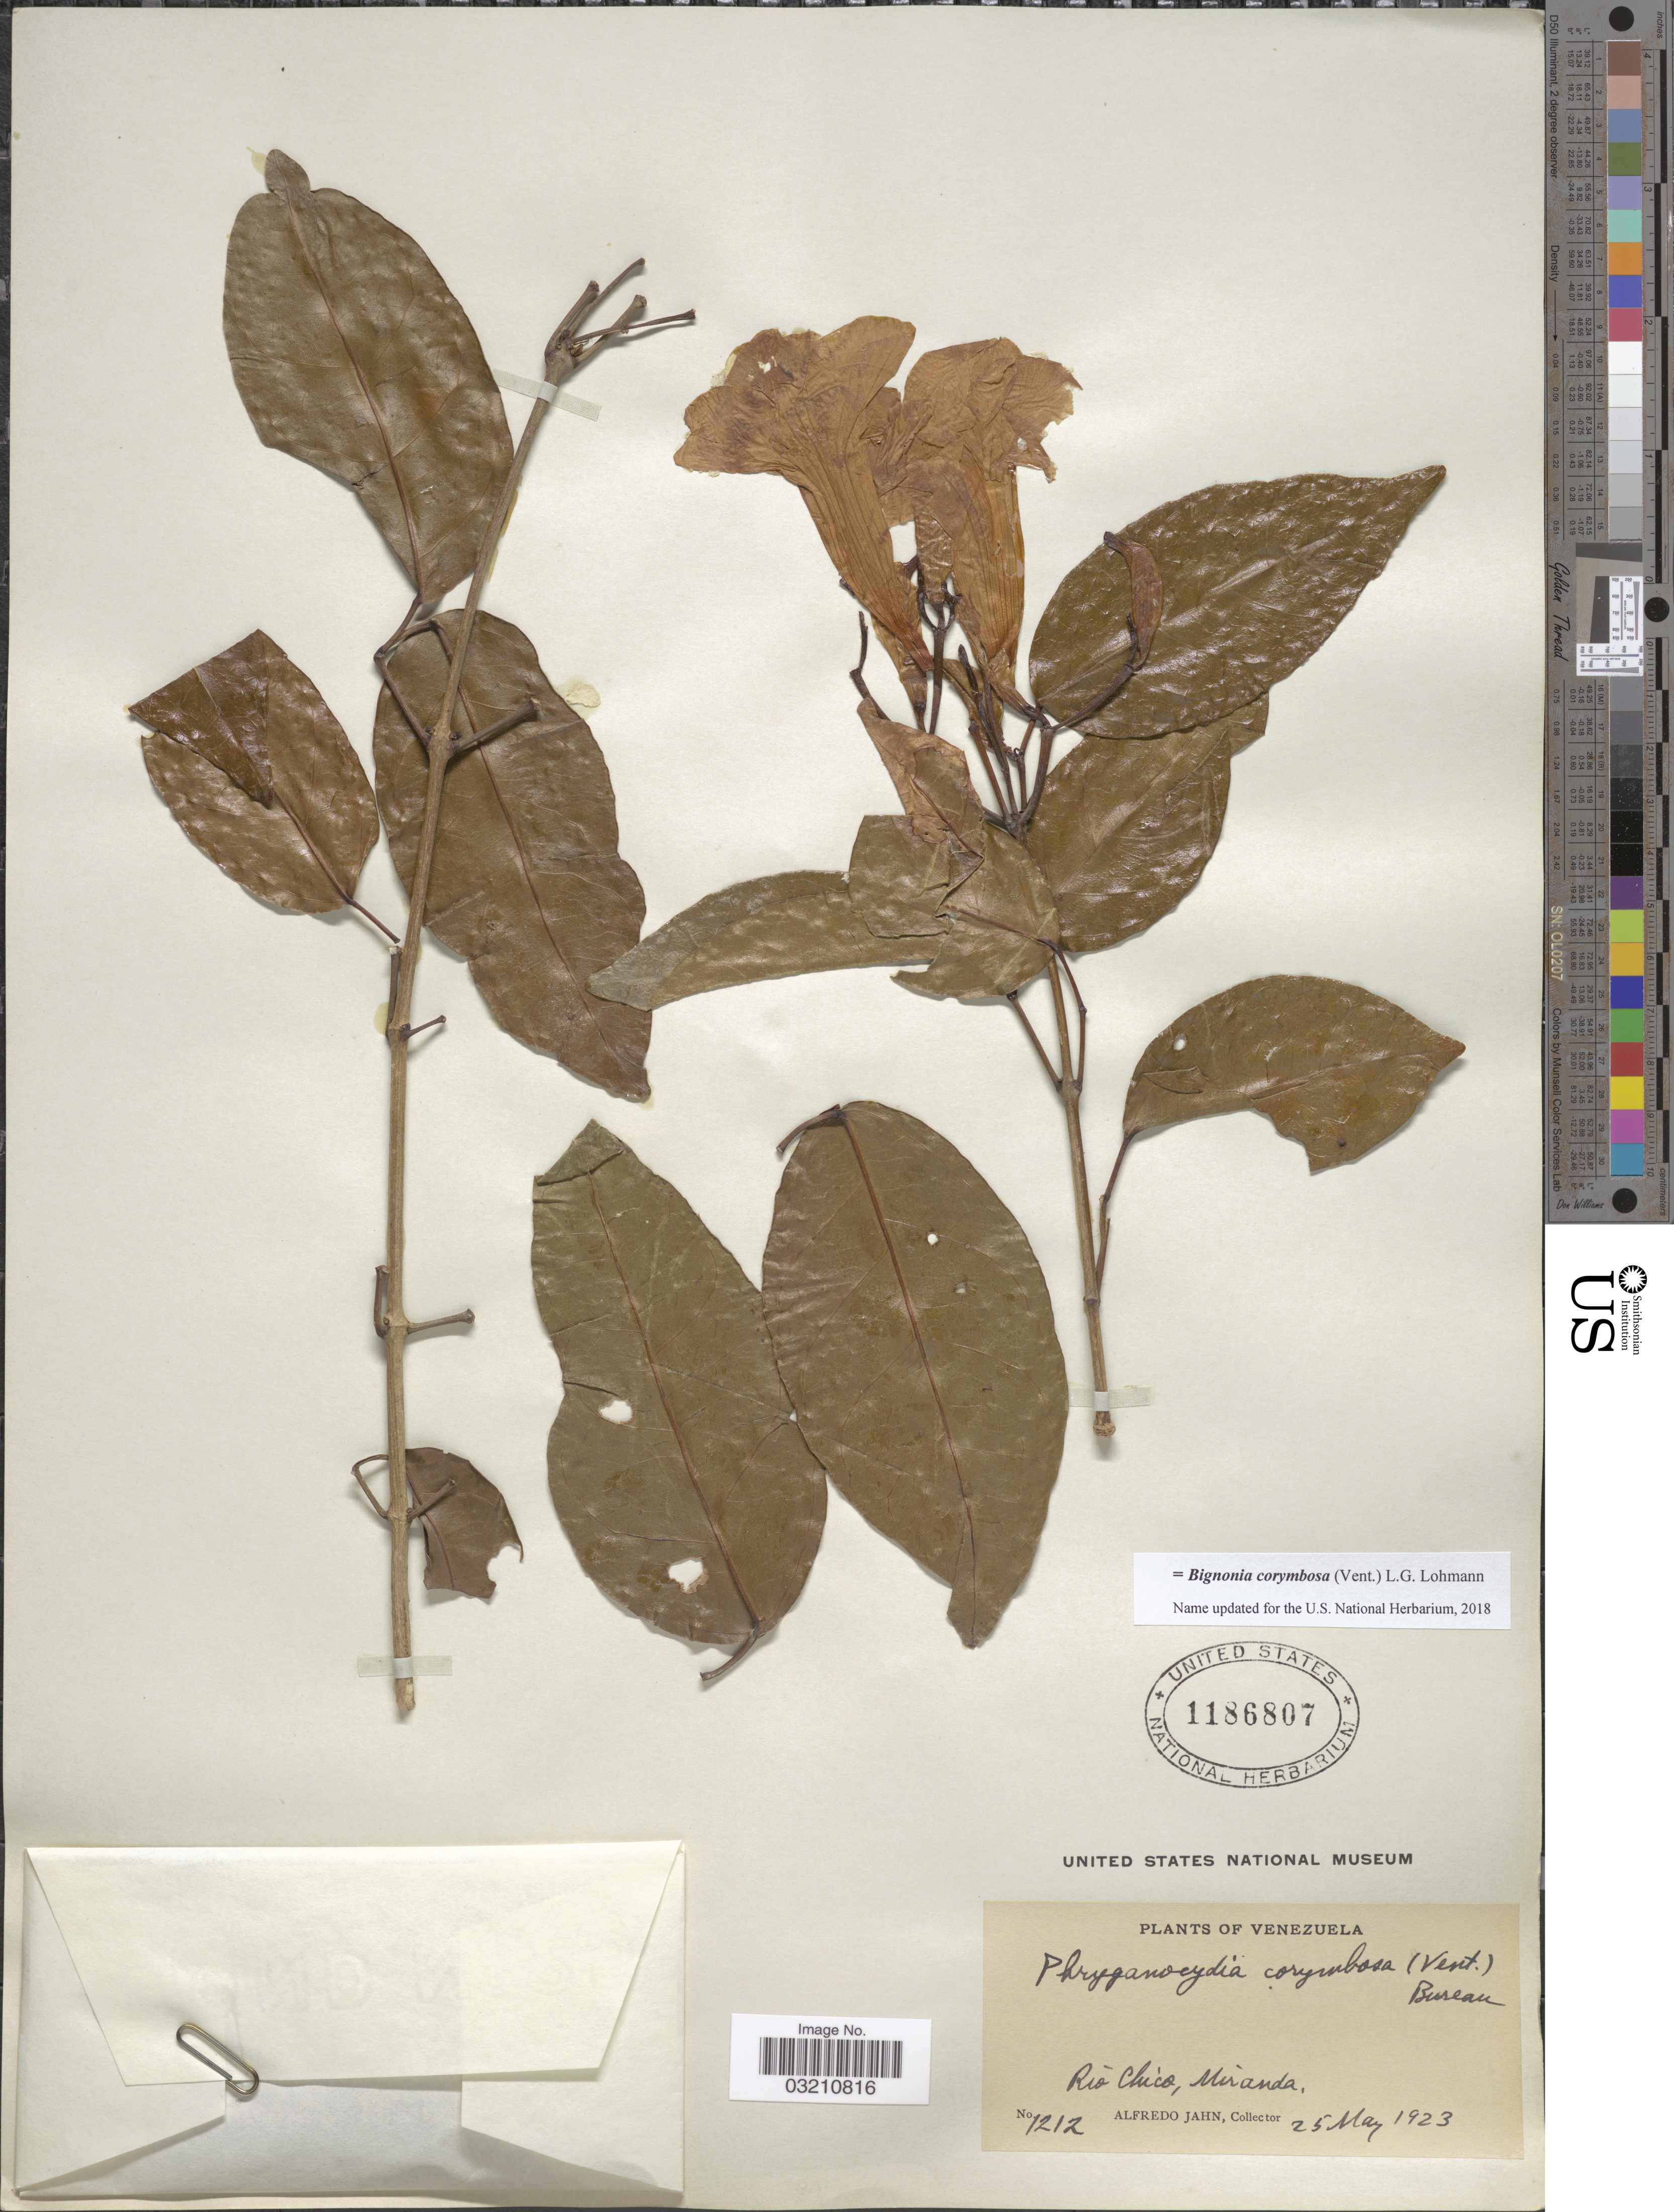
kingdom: Plantae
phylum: Tracheophyta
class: Magnoliopsida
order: Lamiales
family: Bignoniaceae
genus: Bignonia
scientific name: Bignonia corymbosa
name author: (Vent.) L.G. Lohmann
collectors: A. Jahn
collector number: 1212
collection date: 1923-05-25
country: Venezuela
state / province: Miranda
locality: Río Chíco.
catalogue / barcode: US 1186807